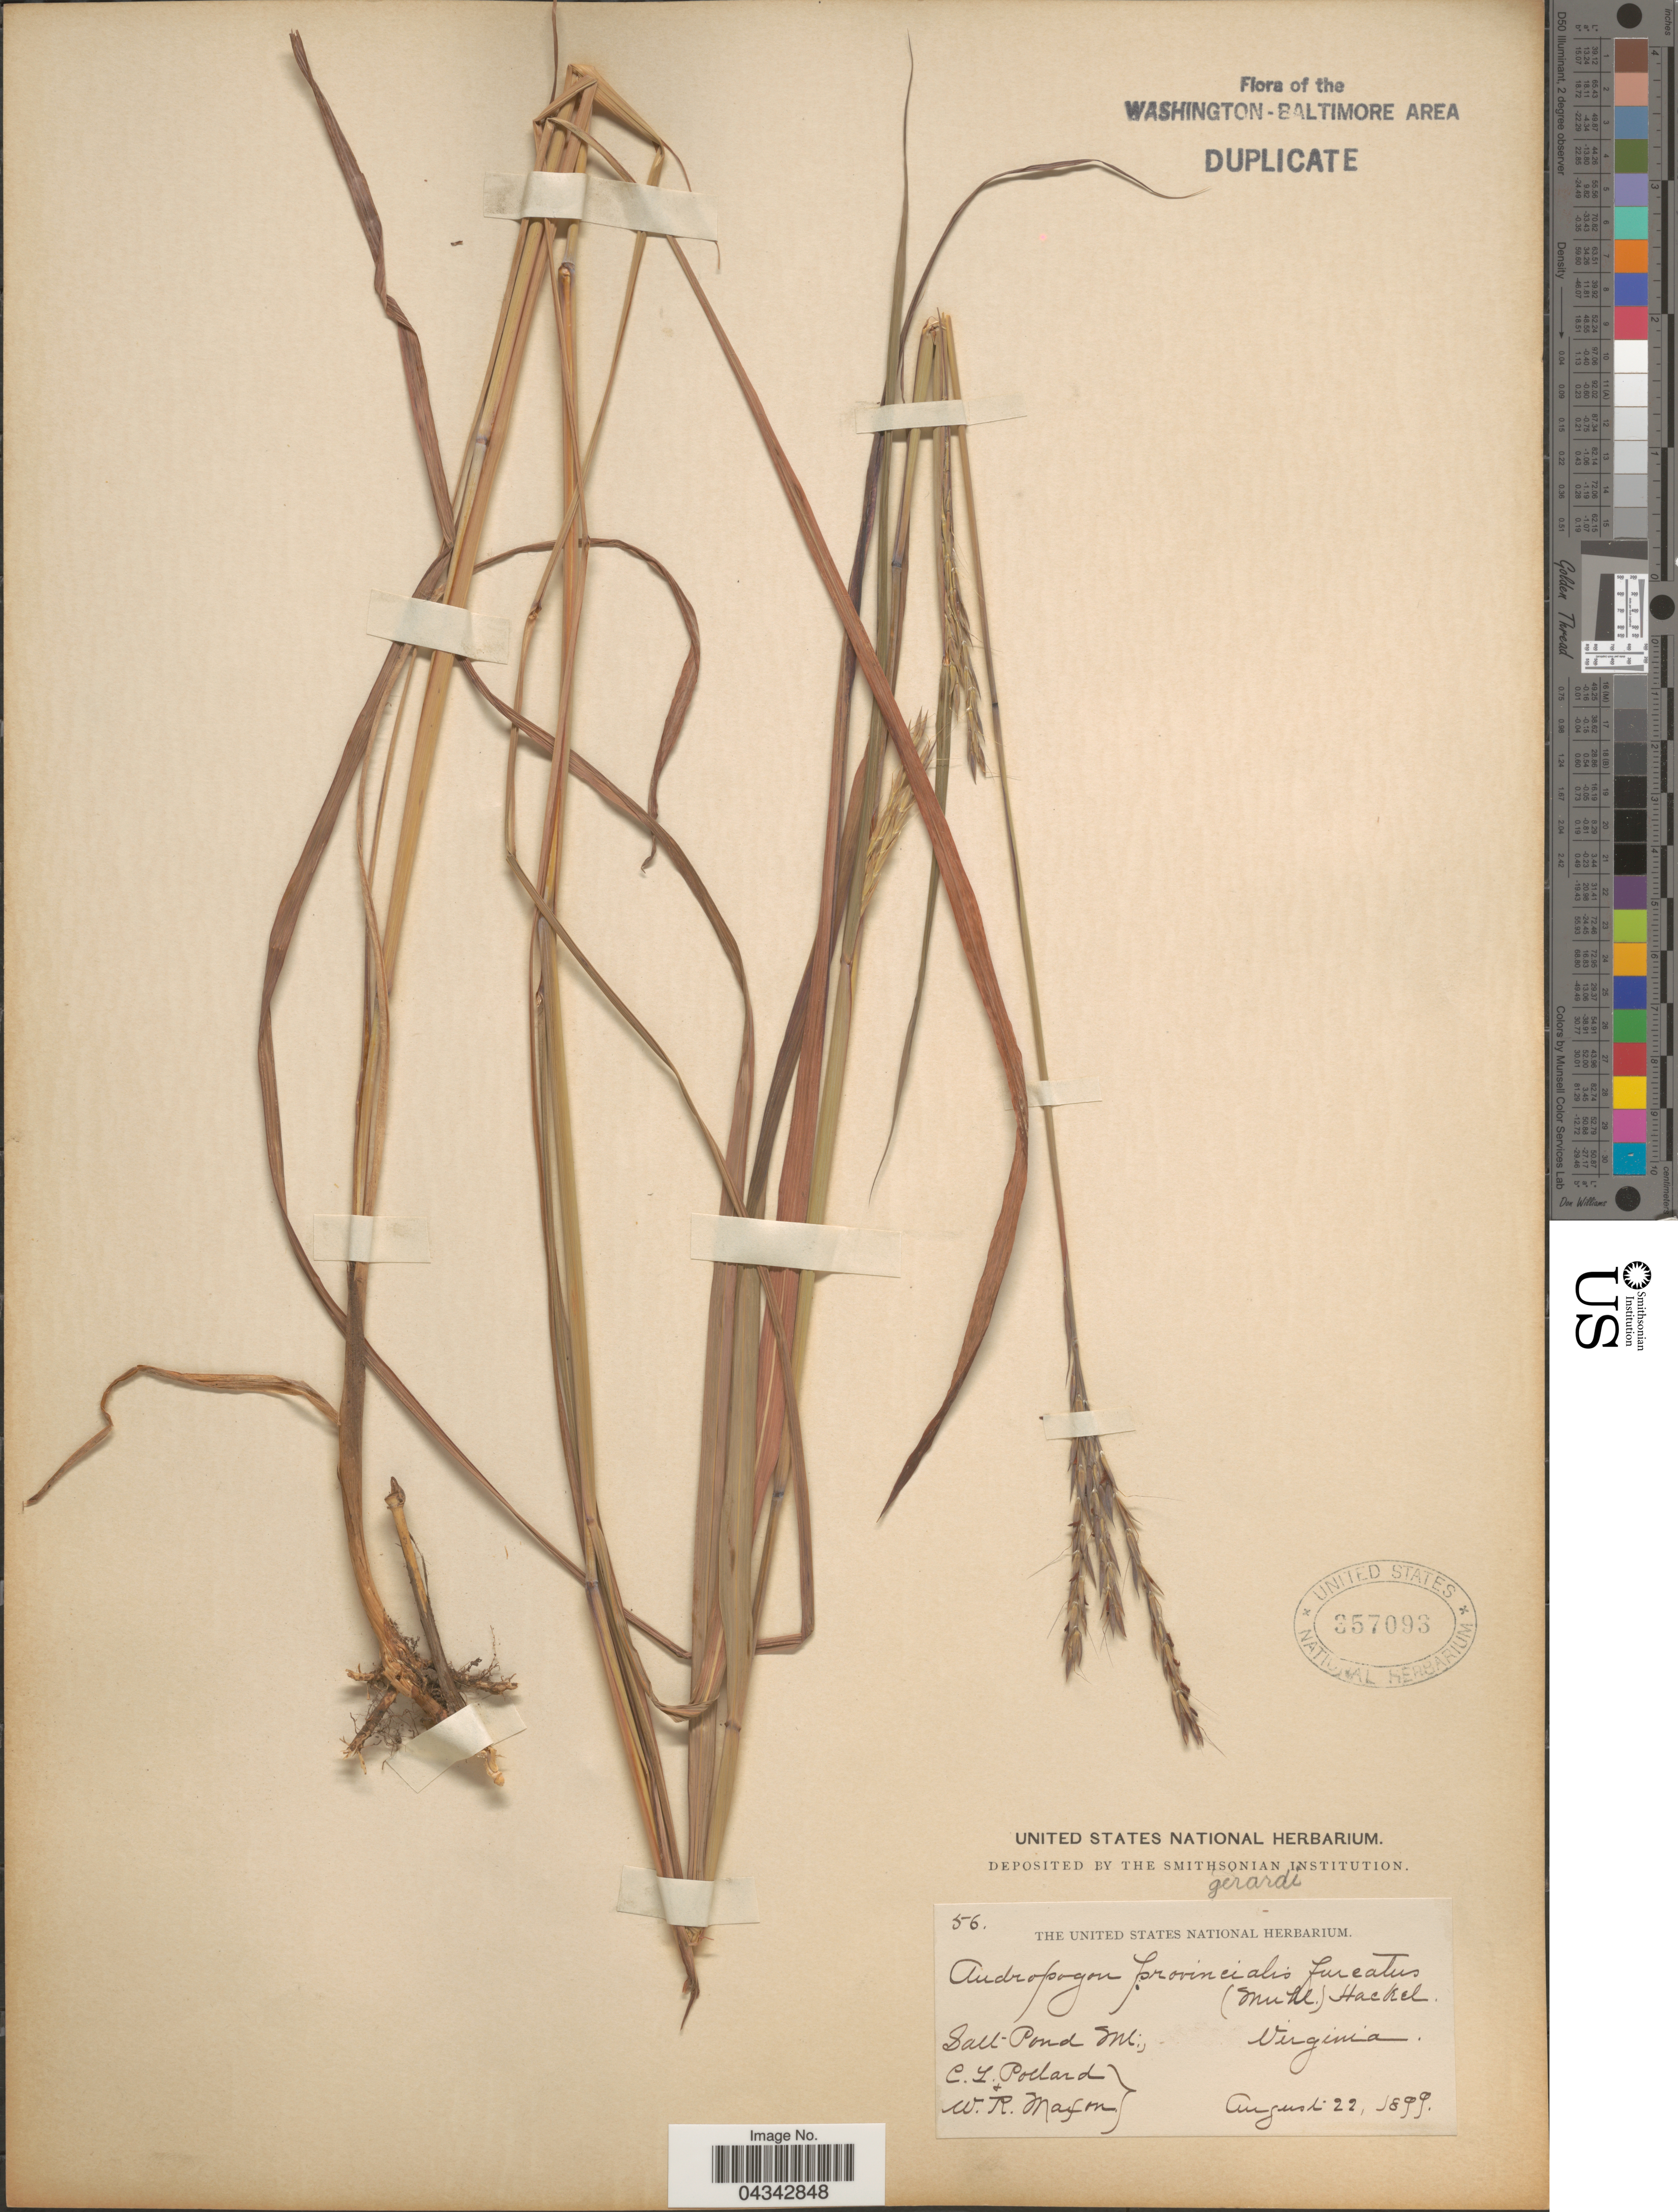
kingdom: Plantae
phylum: Tracheophyta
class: Liliopsida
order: Poales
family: Poaceae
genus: Andropogon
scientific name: Andropogon gerardii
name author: Vitman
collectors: C. L. Pollard & W. R. Maxon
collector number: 56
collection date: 1899-08-22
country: United States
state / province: Virginia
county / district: Giles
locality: Salt Pond Mt.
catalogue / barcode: US 357093